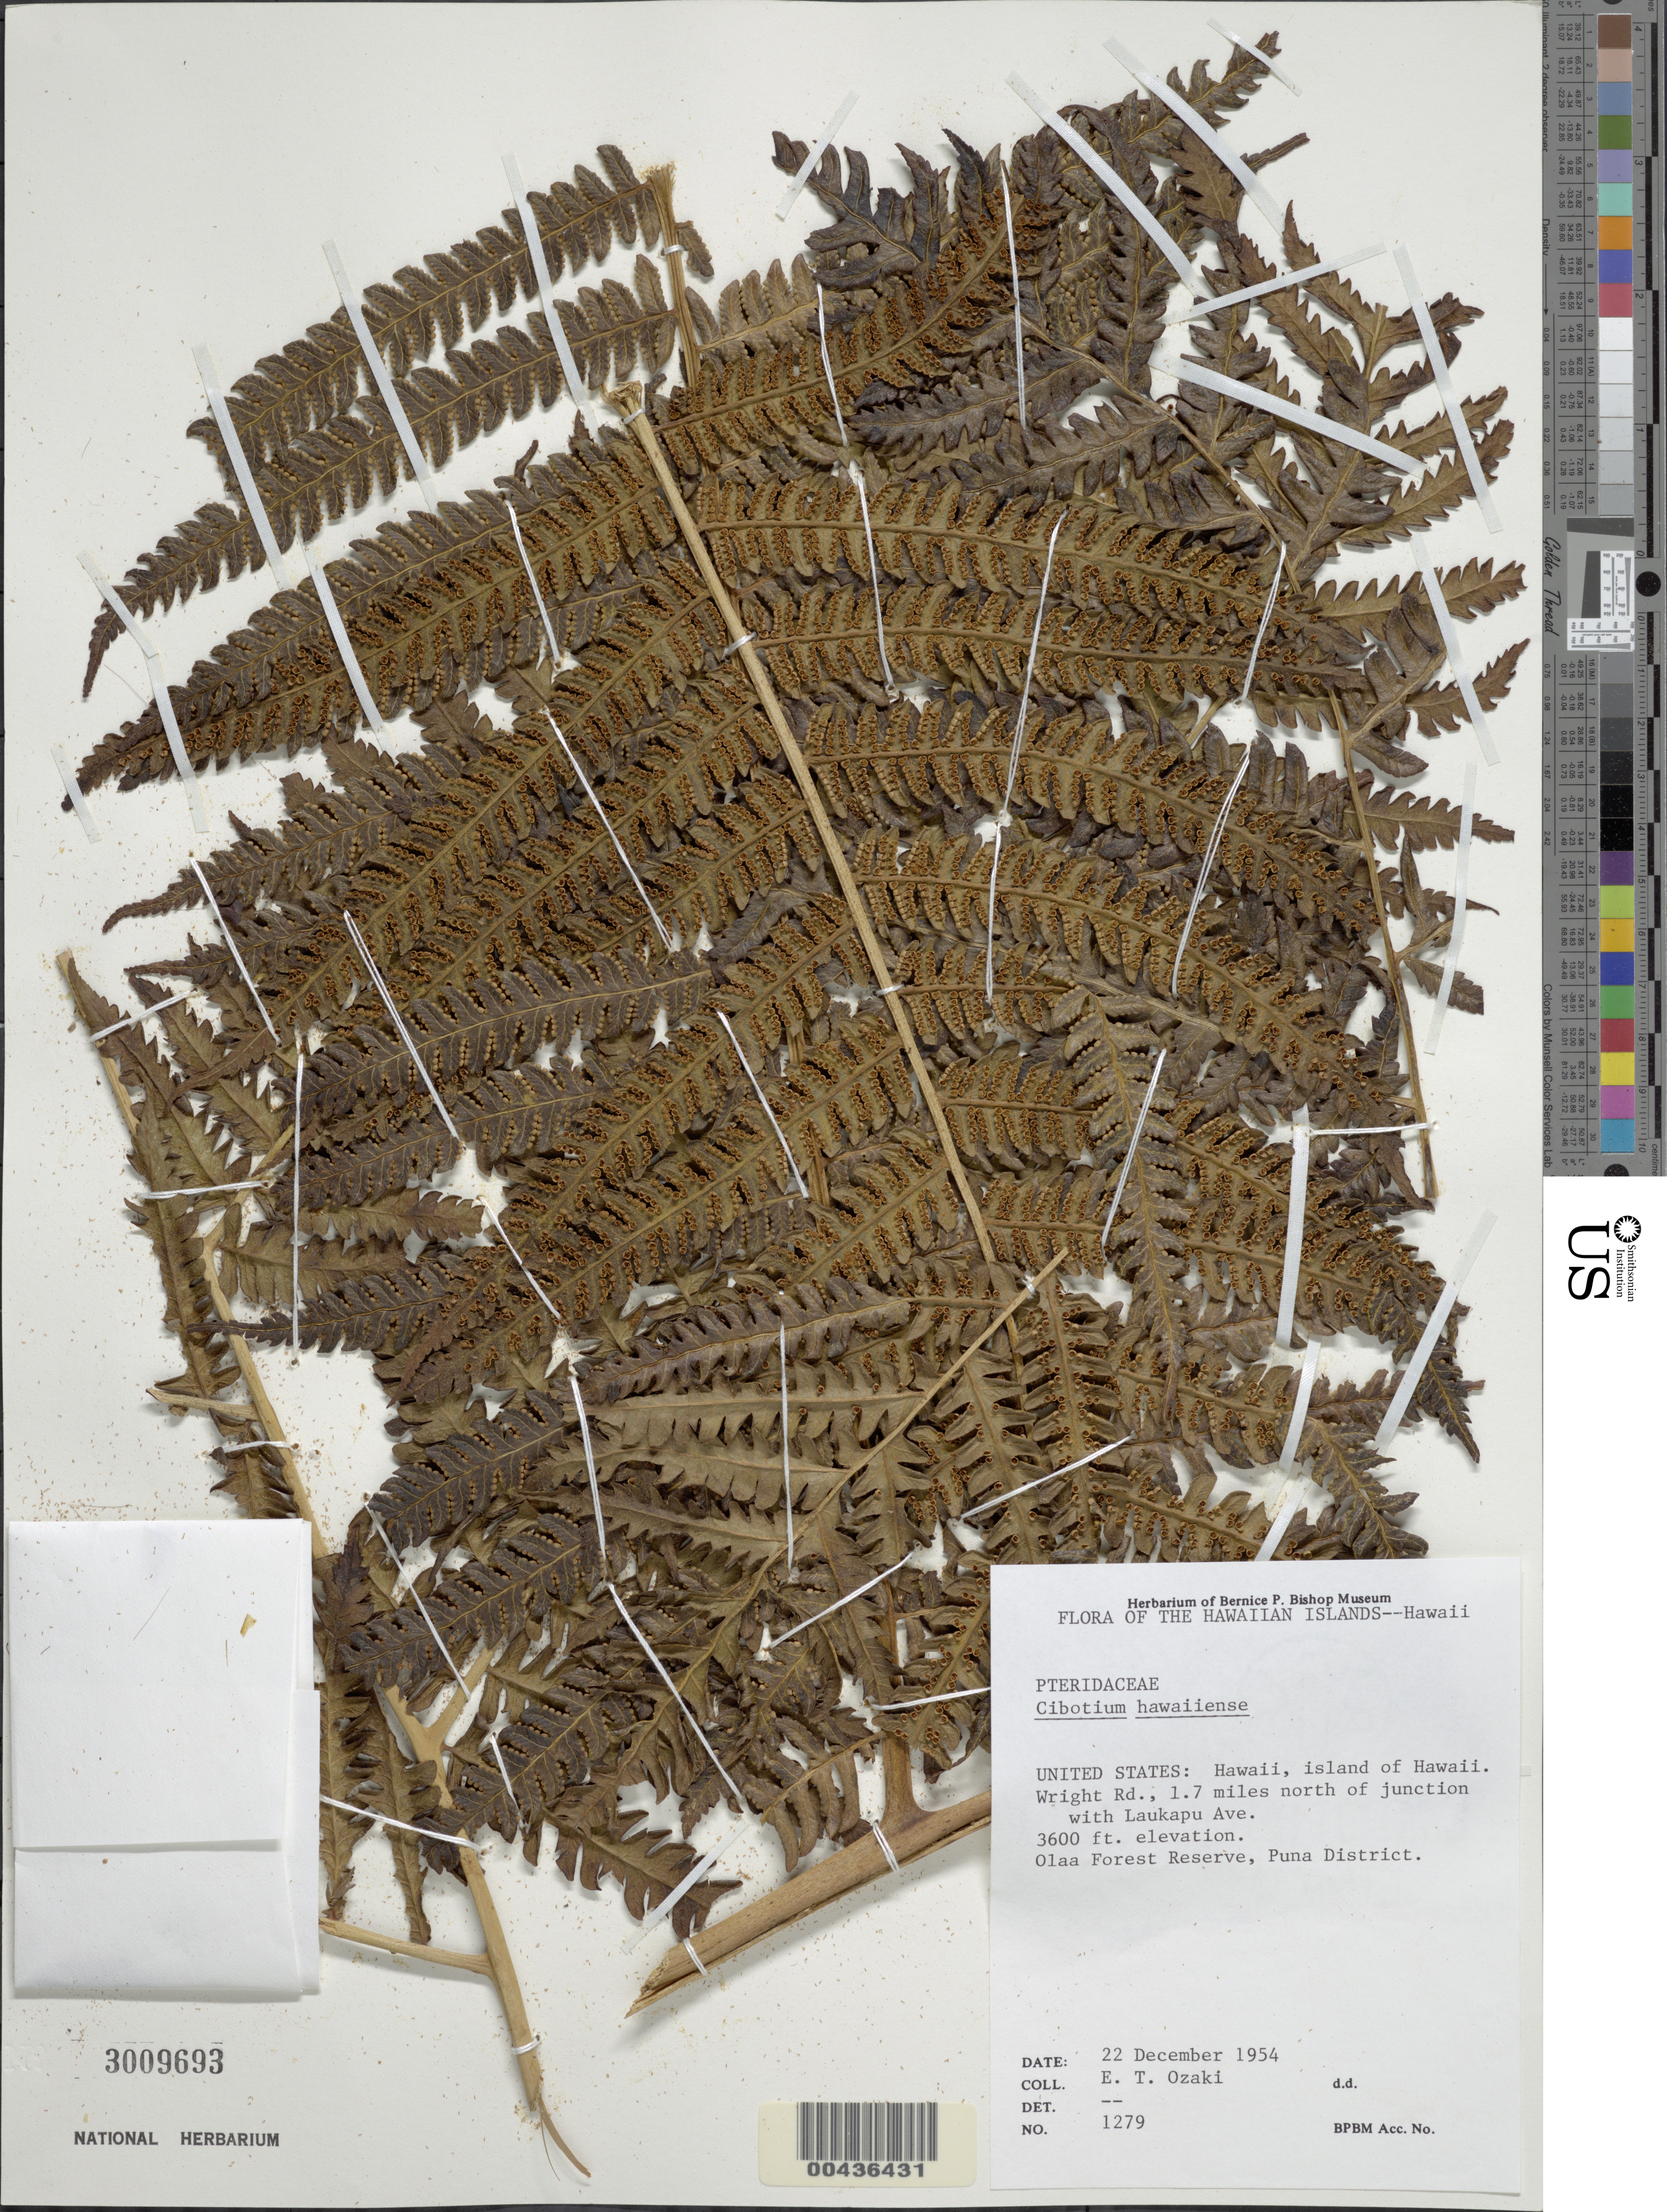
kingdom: Plantae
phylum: Tracheophyta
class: Polypodiopsida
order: Cyatheales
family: Cibotiaceae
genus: Cibotium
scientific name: Cibotium chamissoi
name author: Kaulf.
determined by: Wagner, W. L., (BOT), Smithsonian Institution - National Museum of Natural History (UNITED STATES)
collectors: E. Ozaki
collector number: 1279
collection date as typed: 22 Dec 1954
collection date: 1954-12-22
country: United States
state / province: Hawaii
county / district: Hawaii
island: Hawaii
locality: Wright Rd., 1.7 mi N of junction with Laukapu Ave., Olaa Forest Reserve, Puna District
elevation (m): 1097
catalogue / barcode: US 3009693